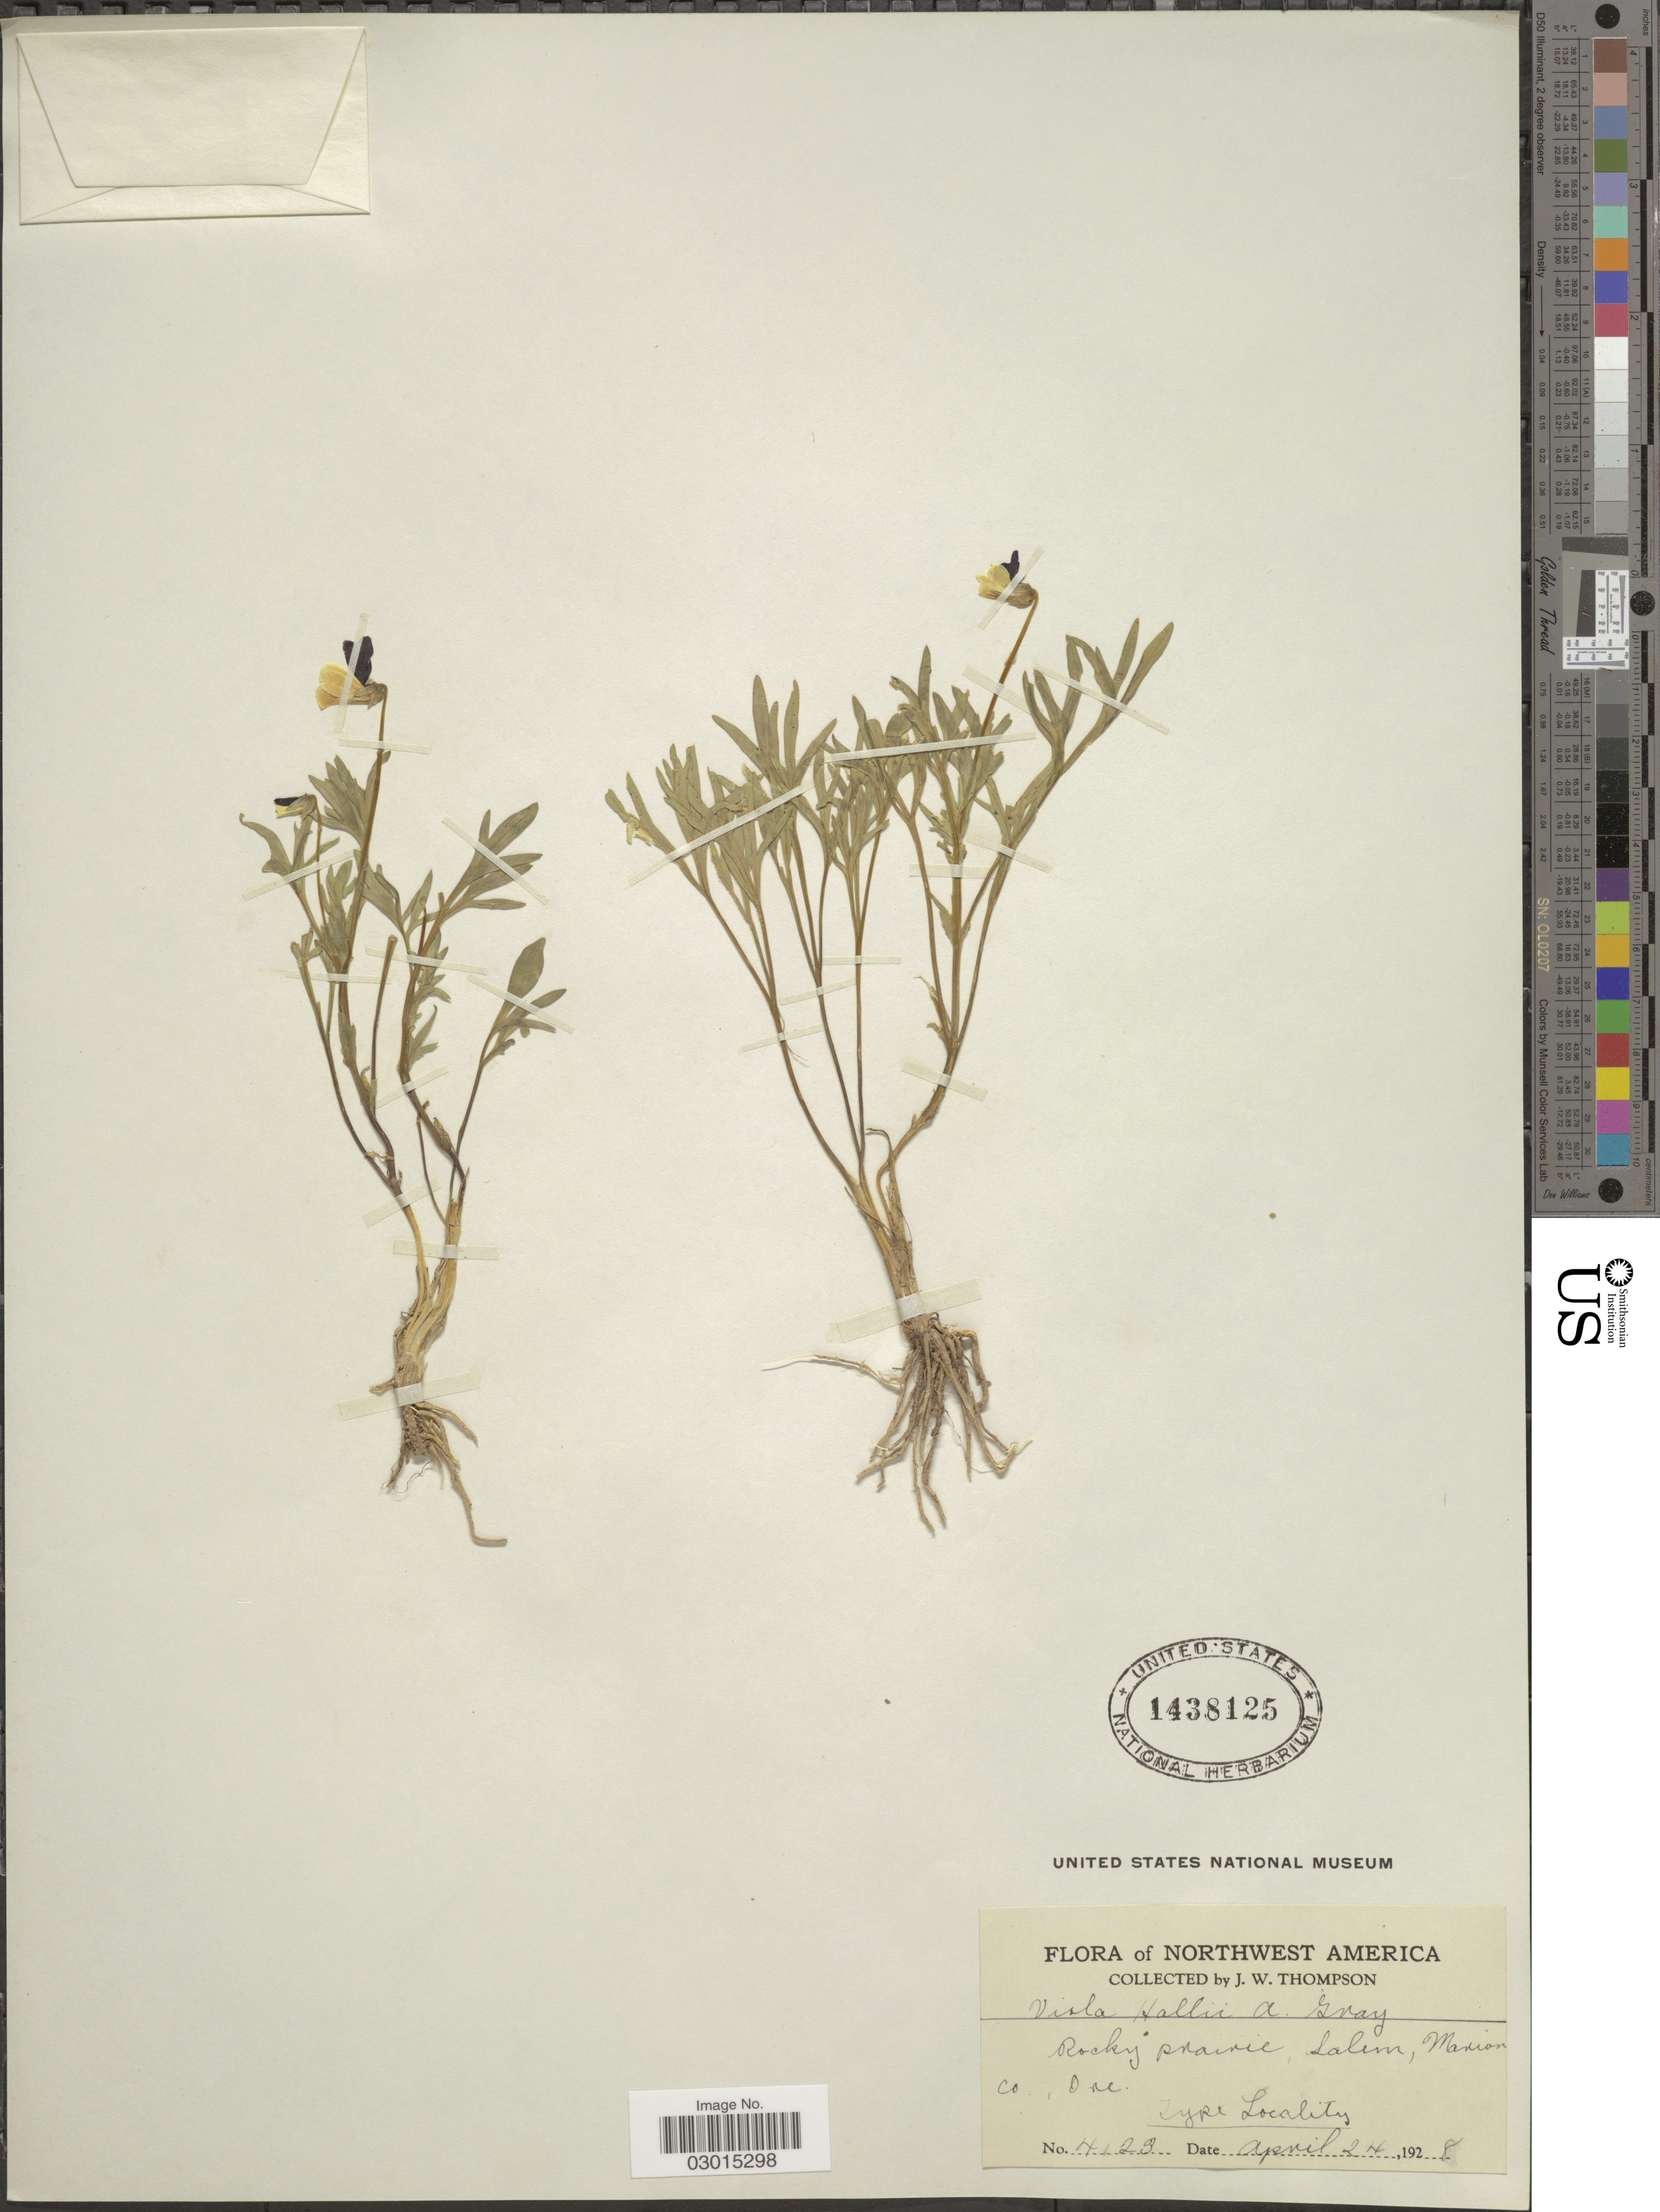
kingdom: Plantae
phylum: Tracheophyta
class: Magnoliopsida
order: Malpighiales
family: Violaceae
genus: Viola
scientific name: Viola hallii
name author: A. Gray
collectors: J. Thompson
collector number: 4123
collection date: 1928-04-24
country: United States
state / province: Oregon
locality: Rocky prairie, Lalum, Maxion Co., Ore.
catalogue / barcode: US 1438125